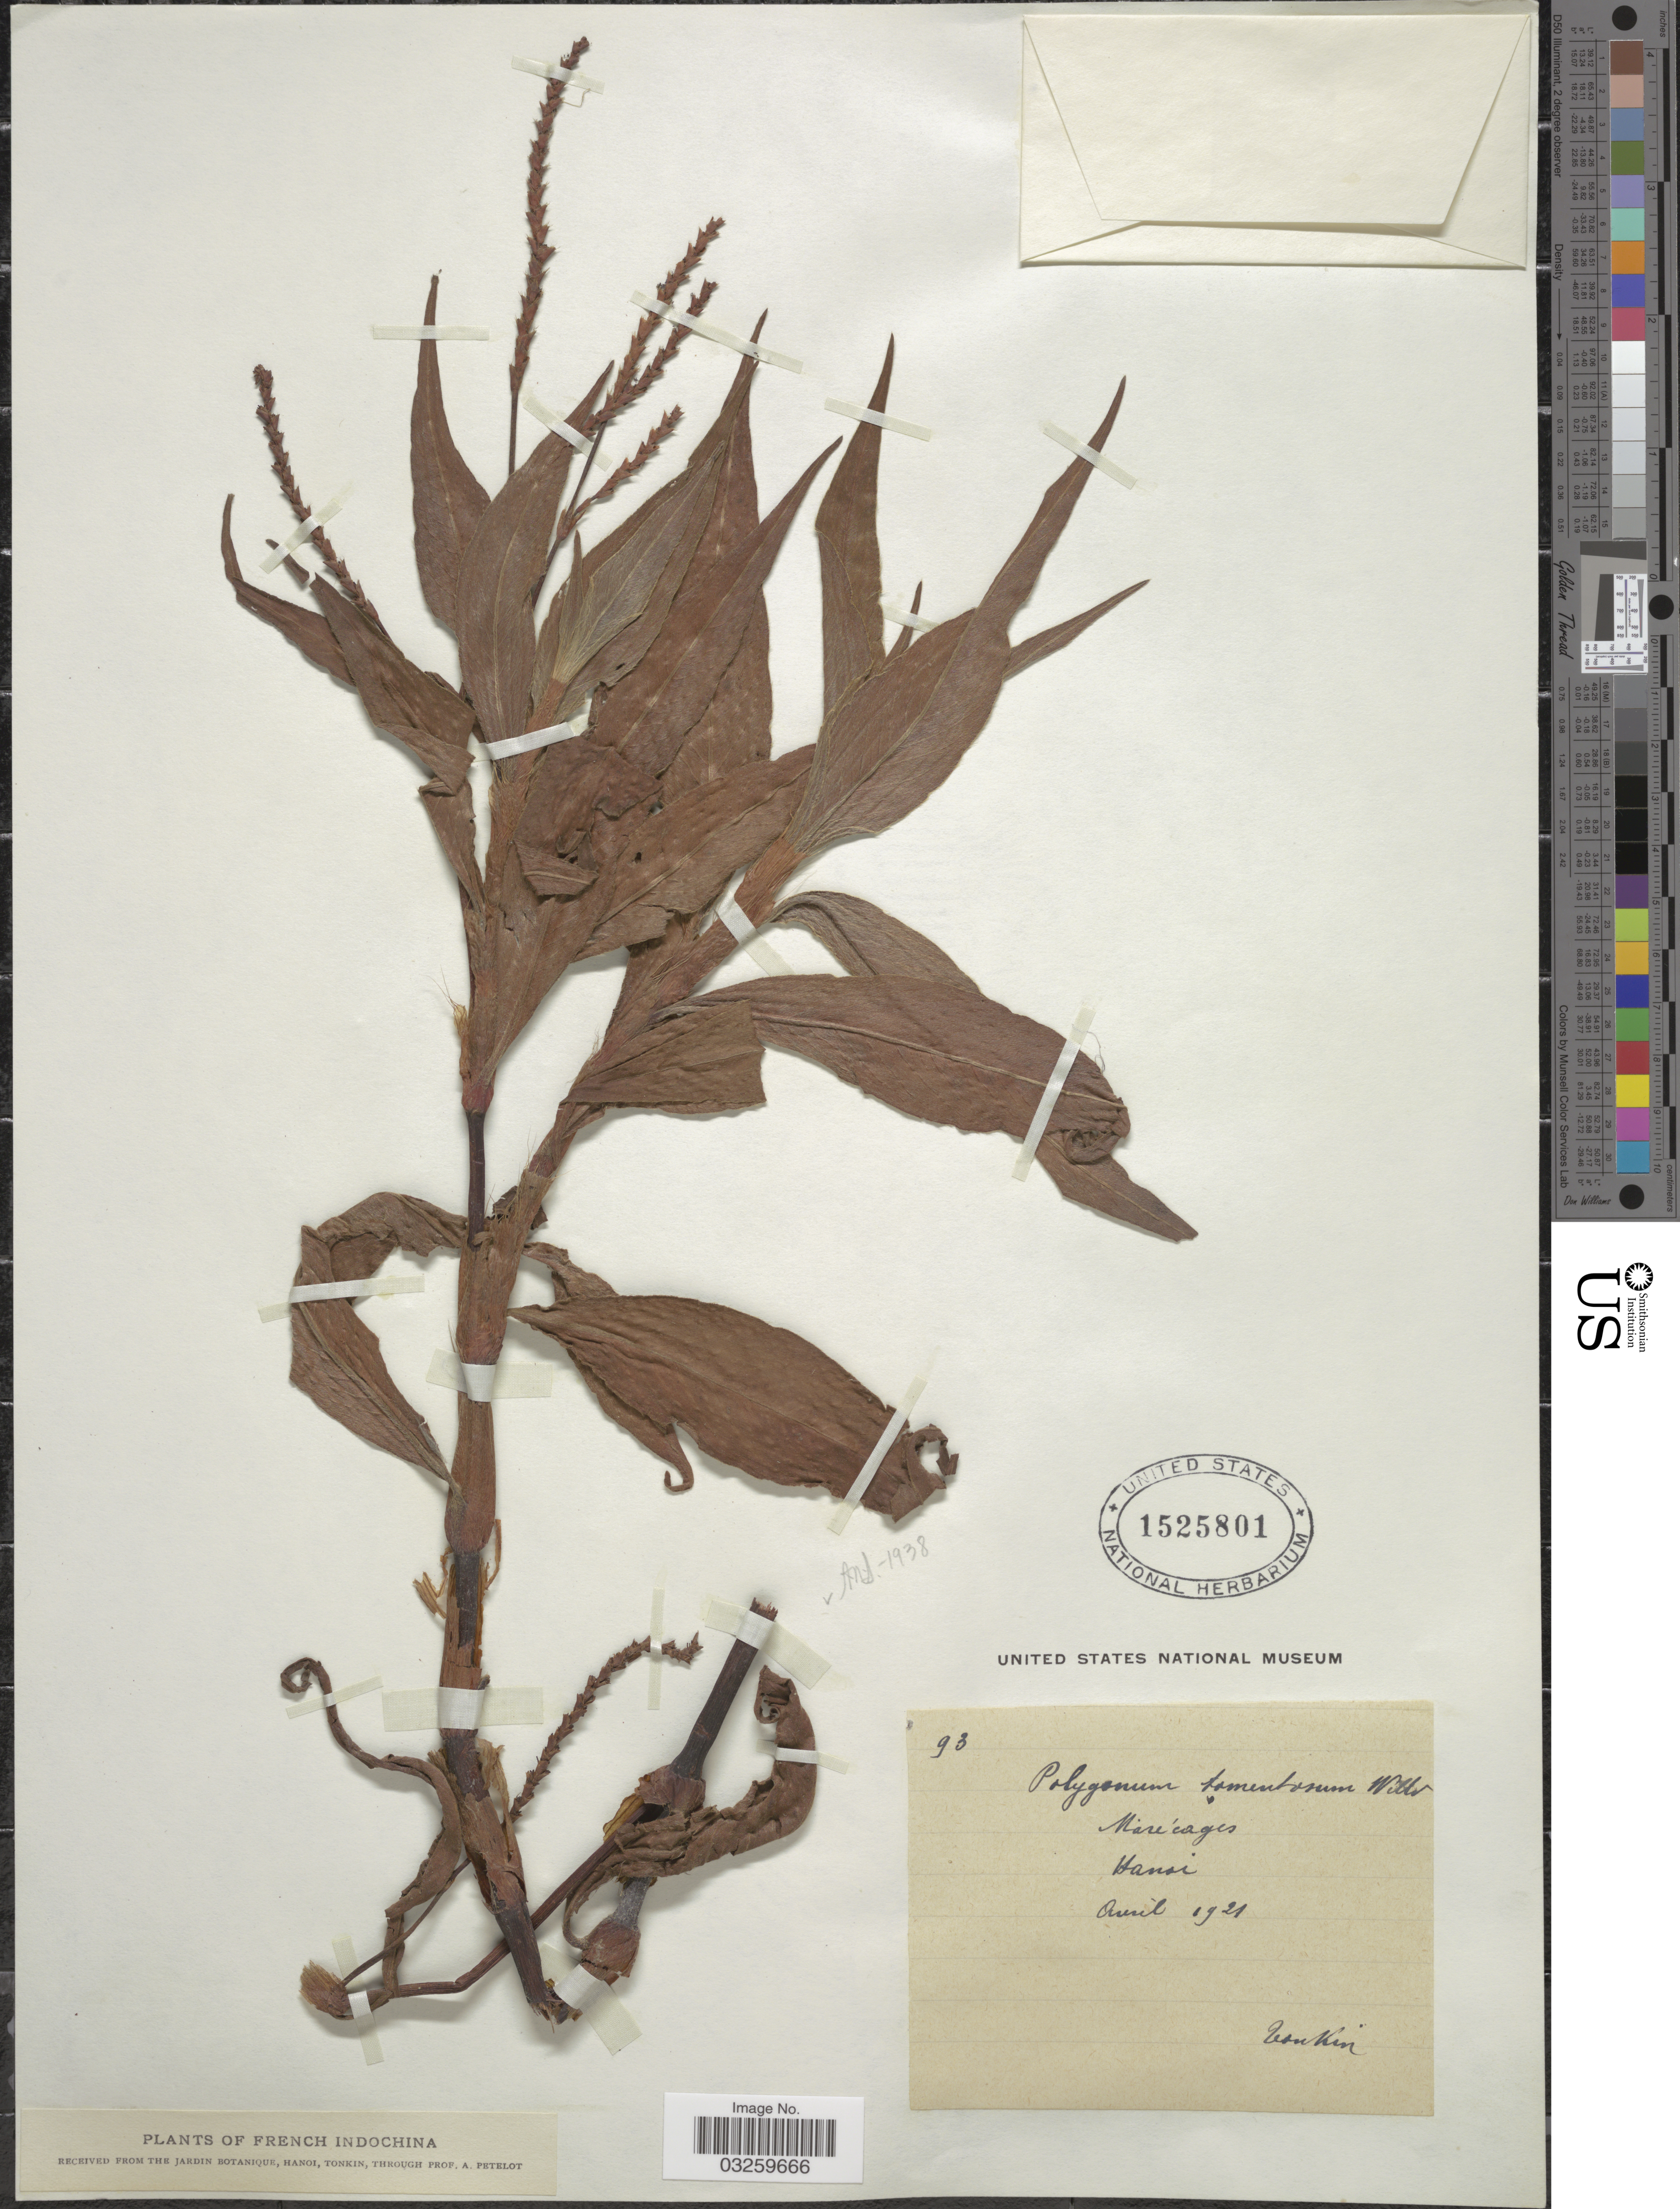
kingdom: Plantae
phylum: Tracheophyta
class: Magnoliopsida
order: Caryophyllales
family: Polygonaceae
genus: Polygonum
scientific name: Polygonum tomentosum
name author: Willd.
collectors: P. A. Pételot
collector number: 93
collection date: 1921-04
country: Vietnam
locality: Hansi. French Indochina.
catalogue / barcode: US 1525801